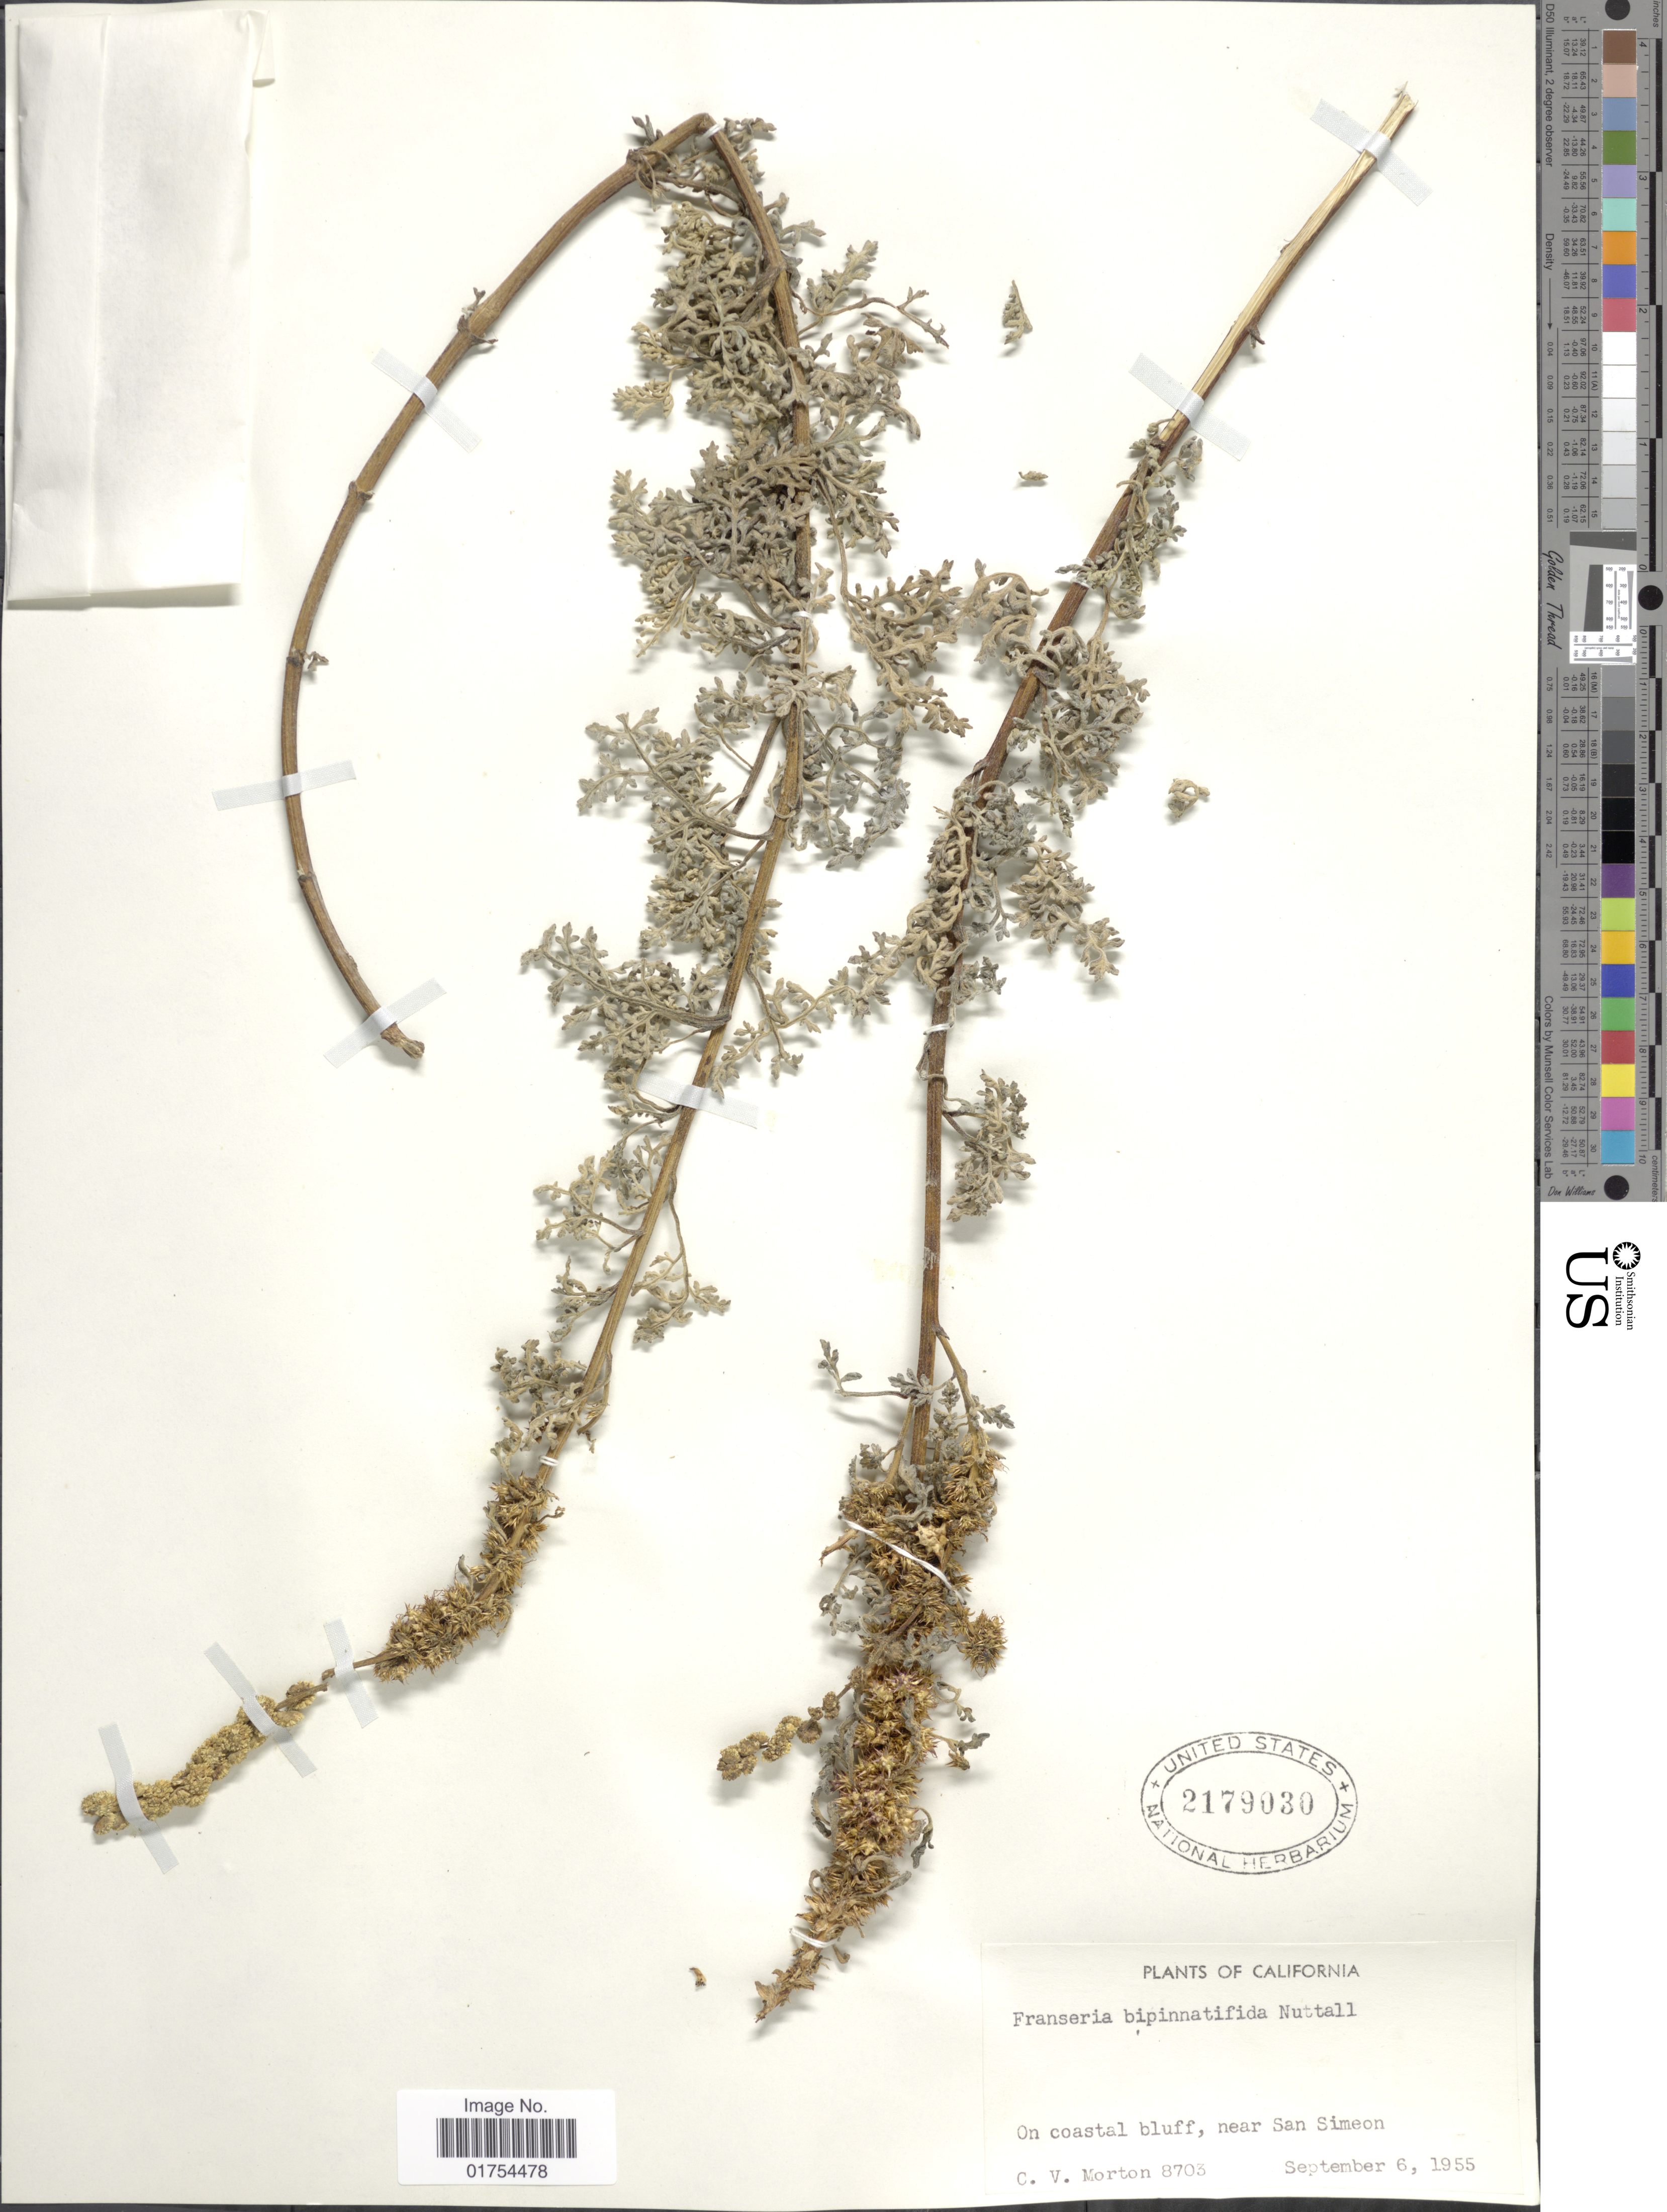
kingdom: Plantae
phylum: Tracheophyta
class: Magnoliopsida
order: Asterales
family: Asteraceae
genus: Franseria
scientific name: Franseria bipinnatifida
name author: (A. Gray) A. Gray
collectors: C. V. Morton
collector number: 8703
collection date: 1955-09-06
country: United States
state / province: California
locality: On coastal bluff, near San Simeon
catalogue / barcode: US 2179030